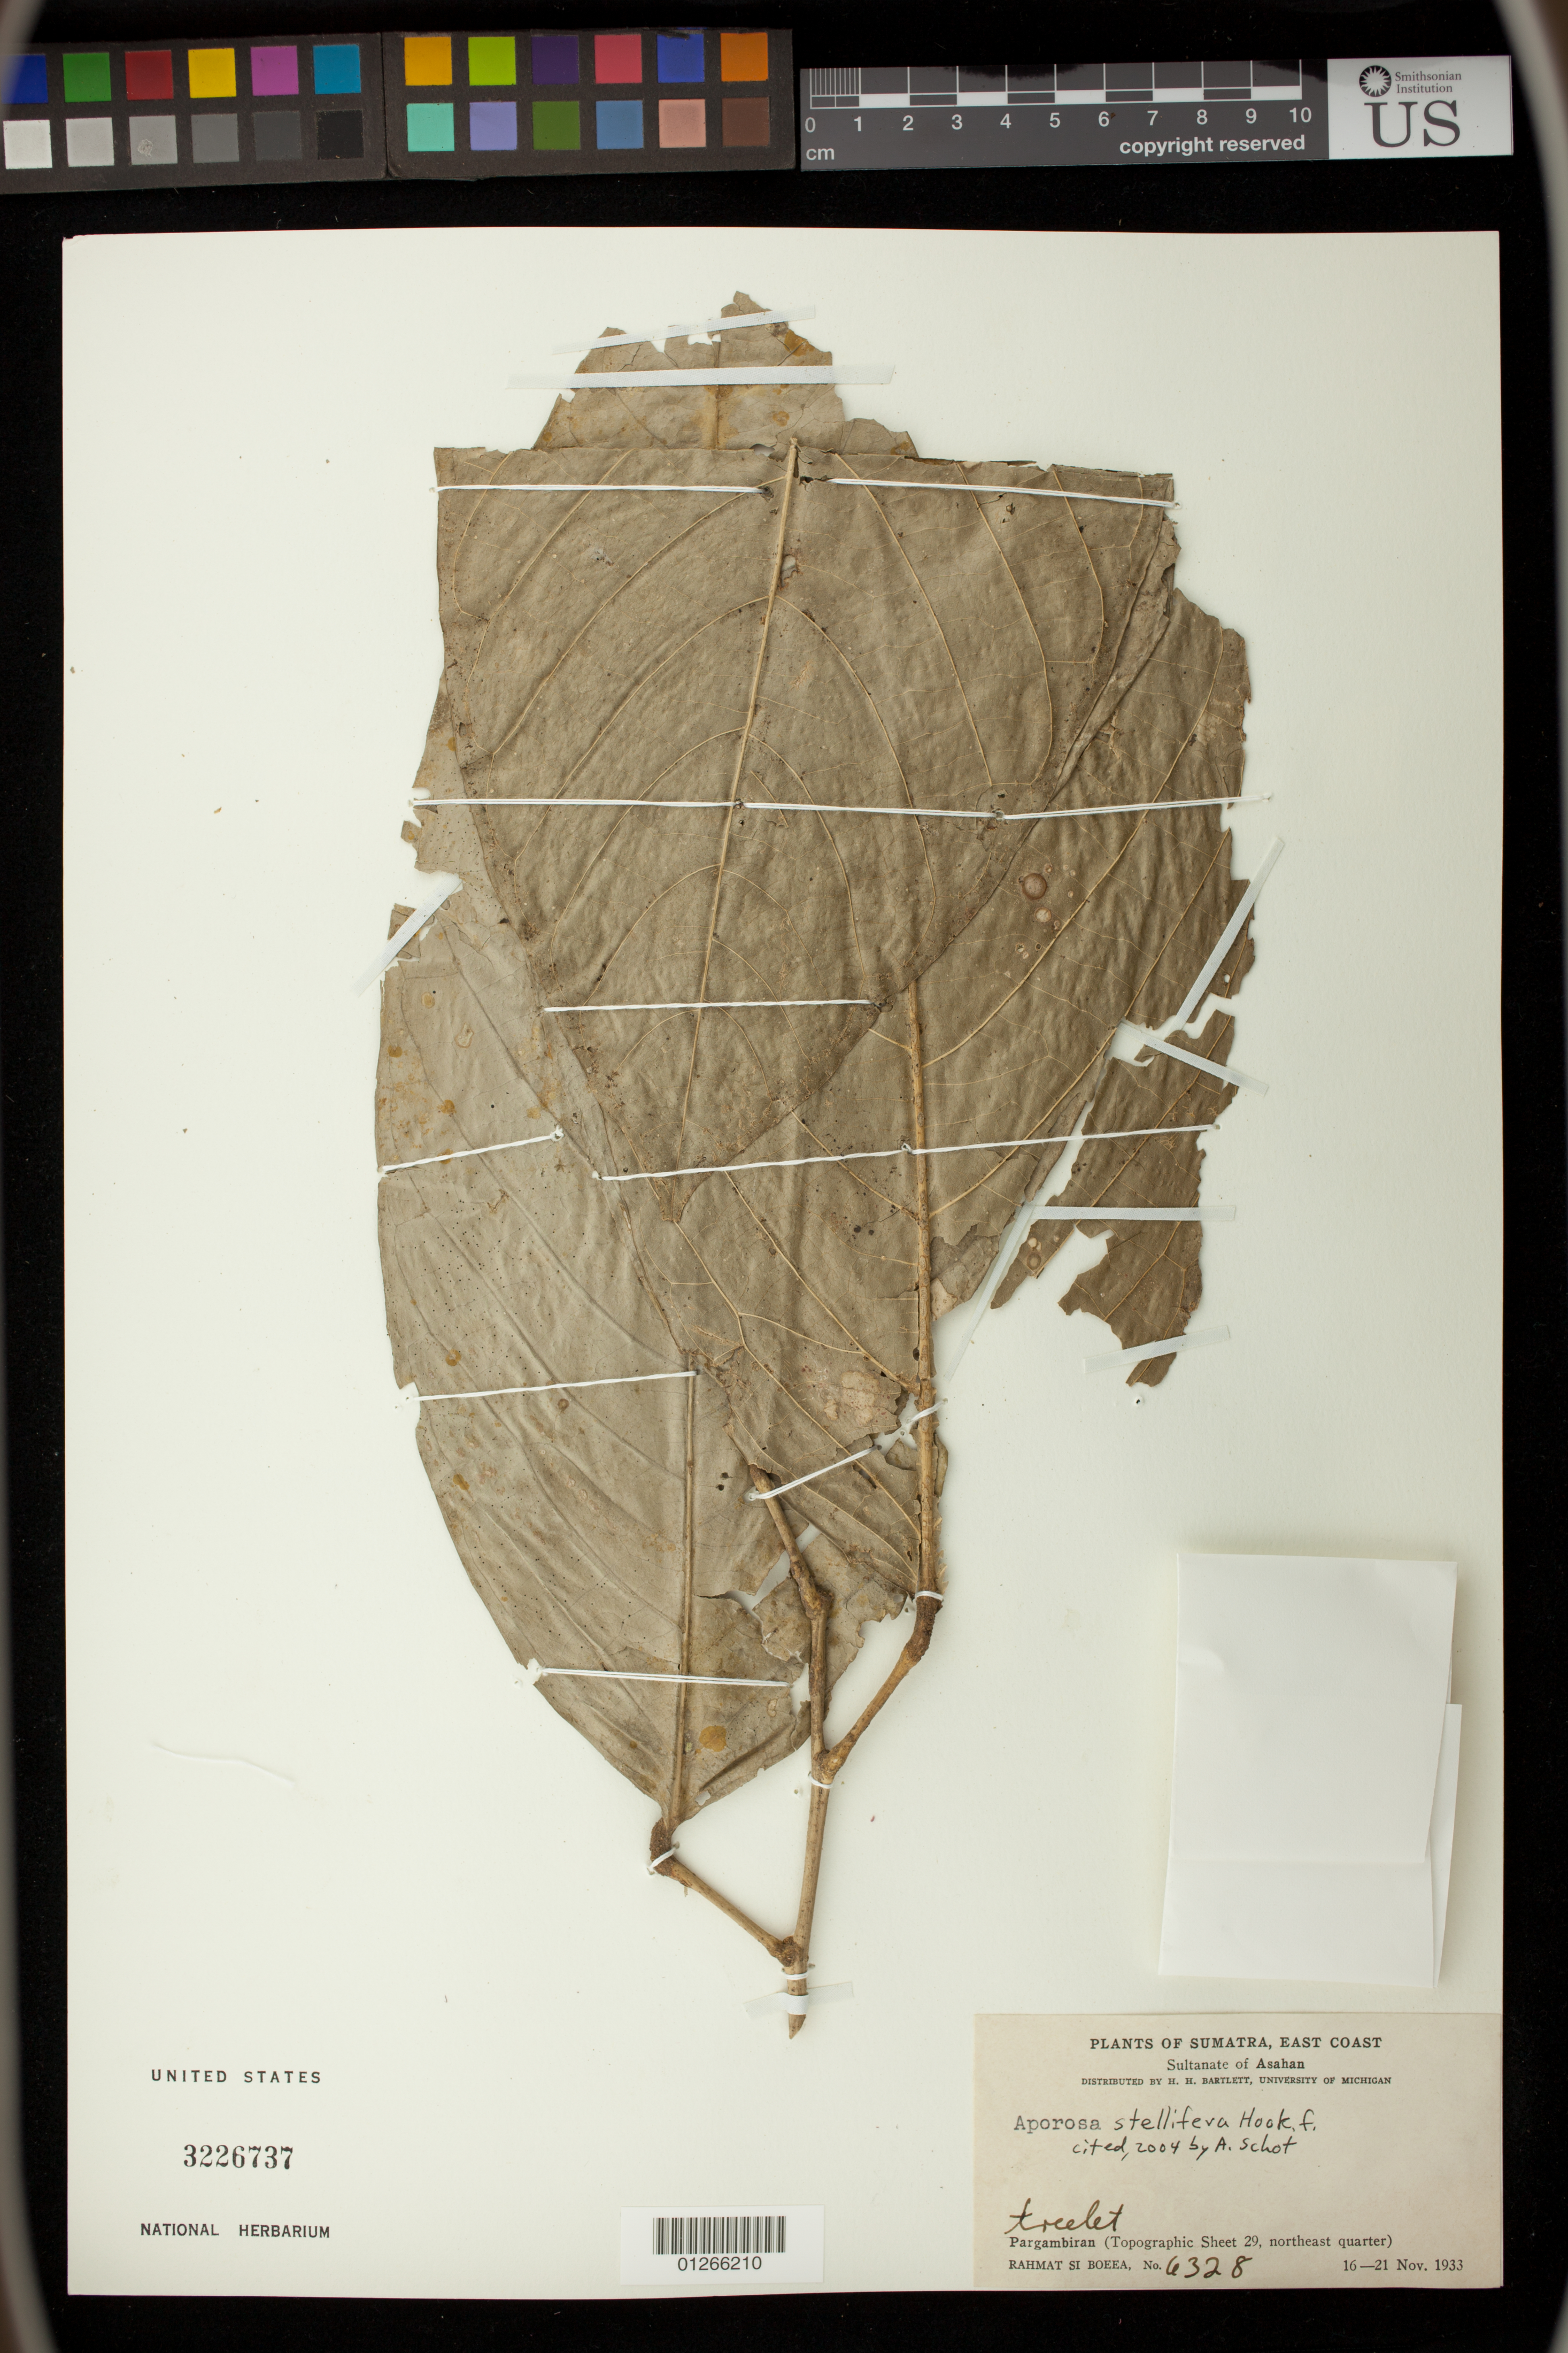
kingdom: Plantae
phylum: Tracheophyta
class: Magnoliopsida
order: Malpighiales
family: Phyllanthaceae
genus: Aporosa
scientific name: Aporosa stellifera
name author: Hook. f.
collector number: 6328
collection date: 1933-11-16/1933-11-21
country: Indonesia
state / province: Sumatra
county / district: Sumatera Utara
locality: Sumatra, East Coast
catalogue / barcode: US 3226737